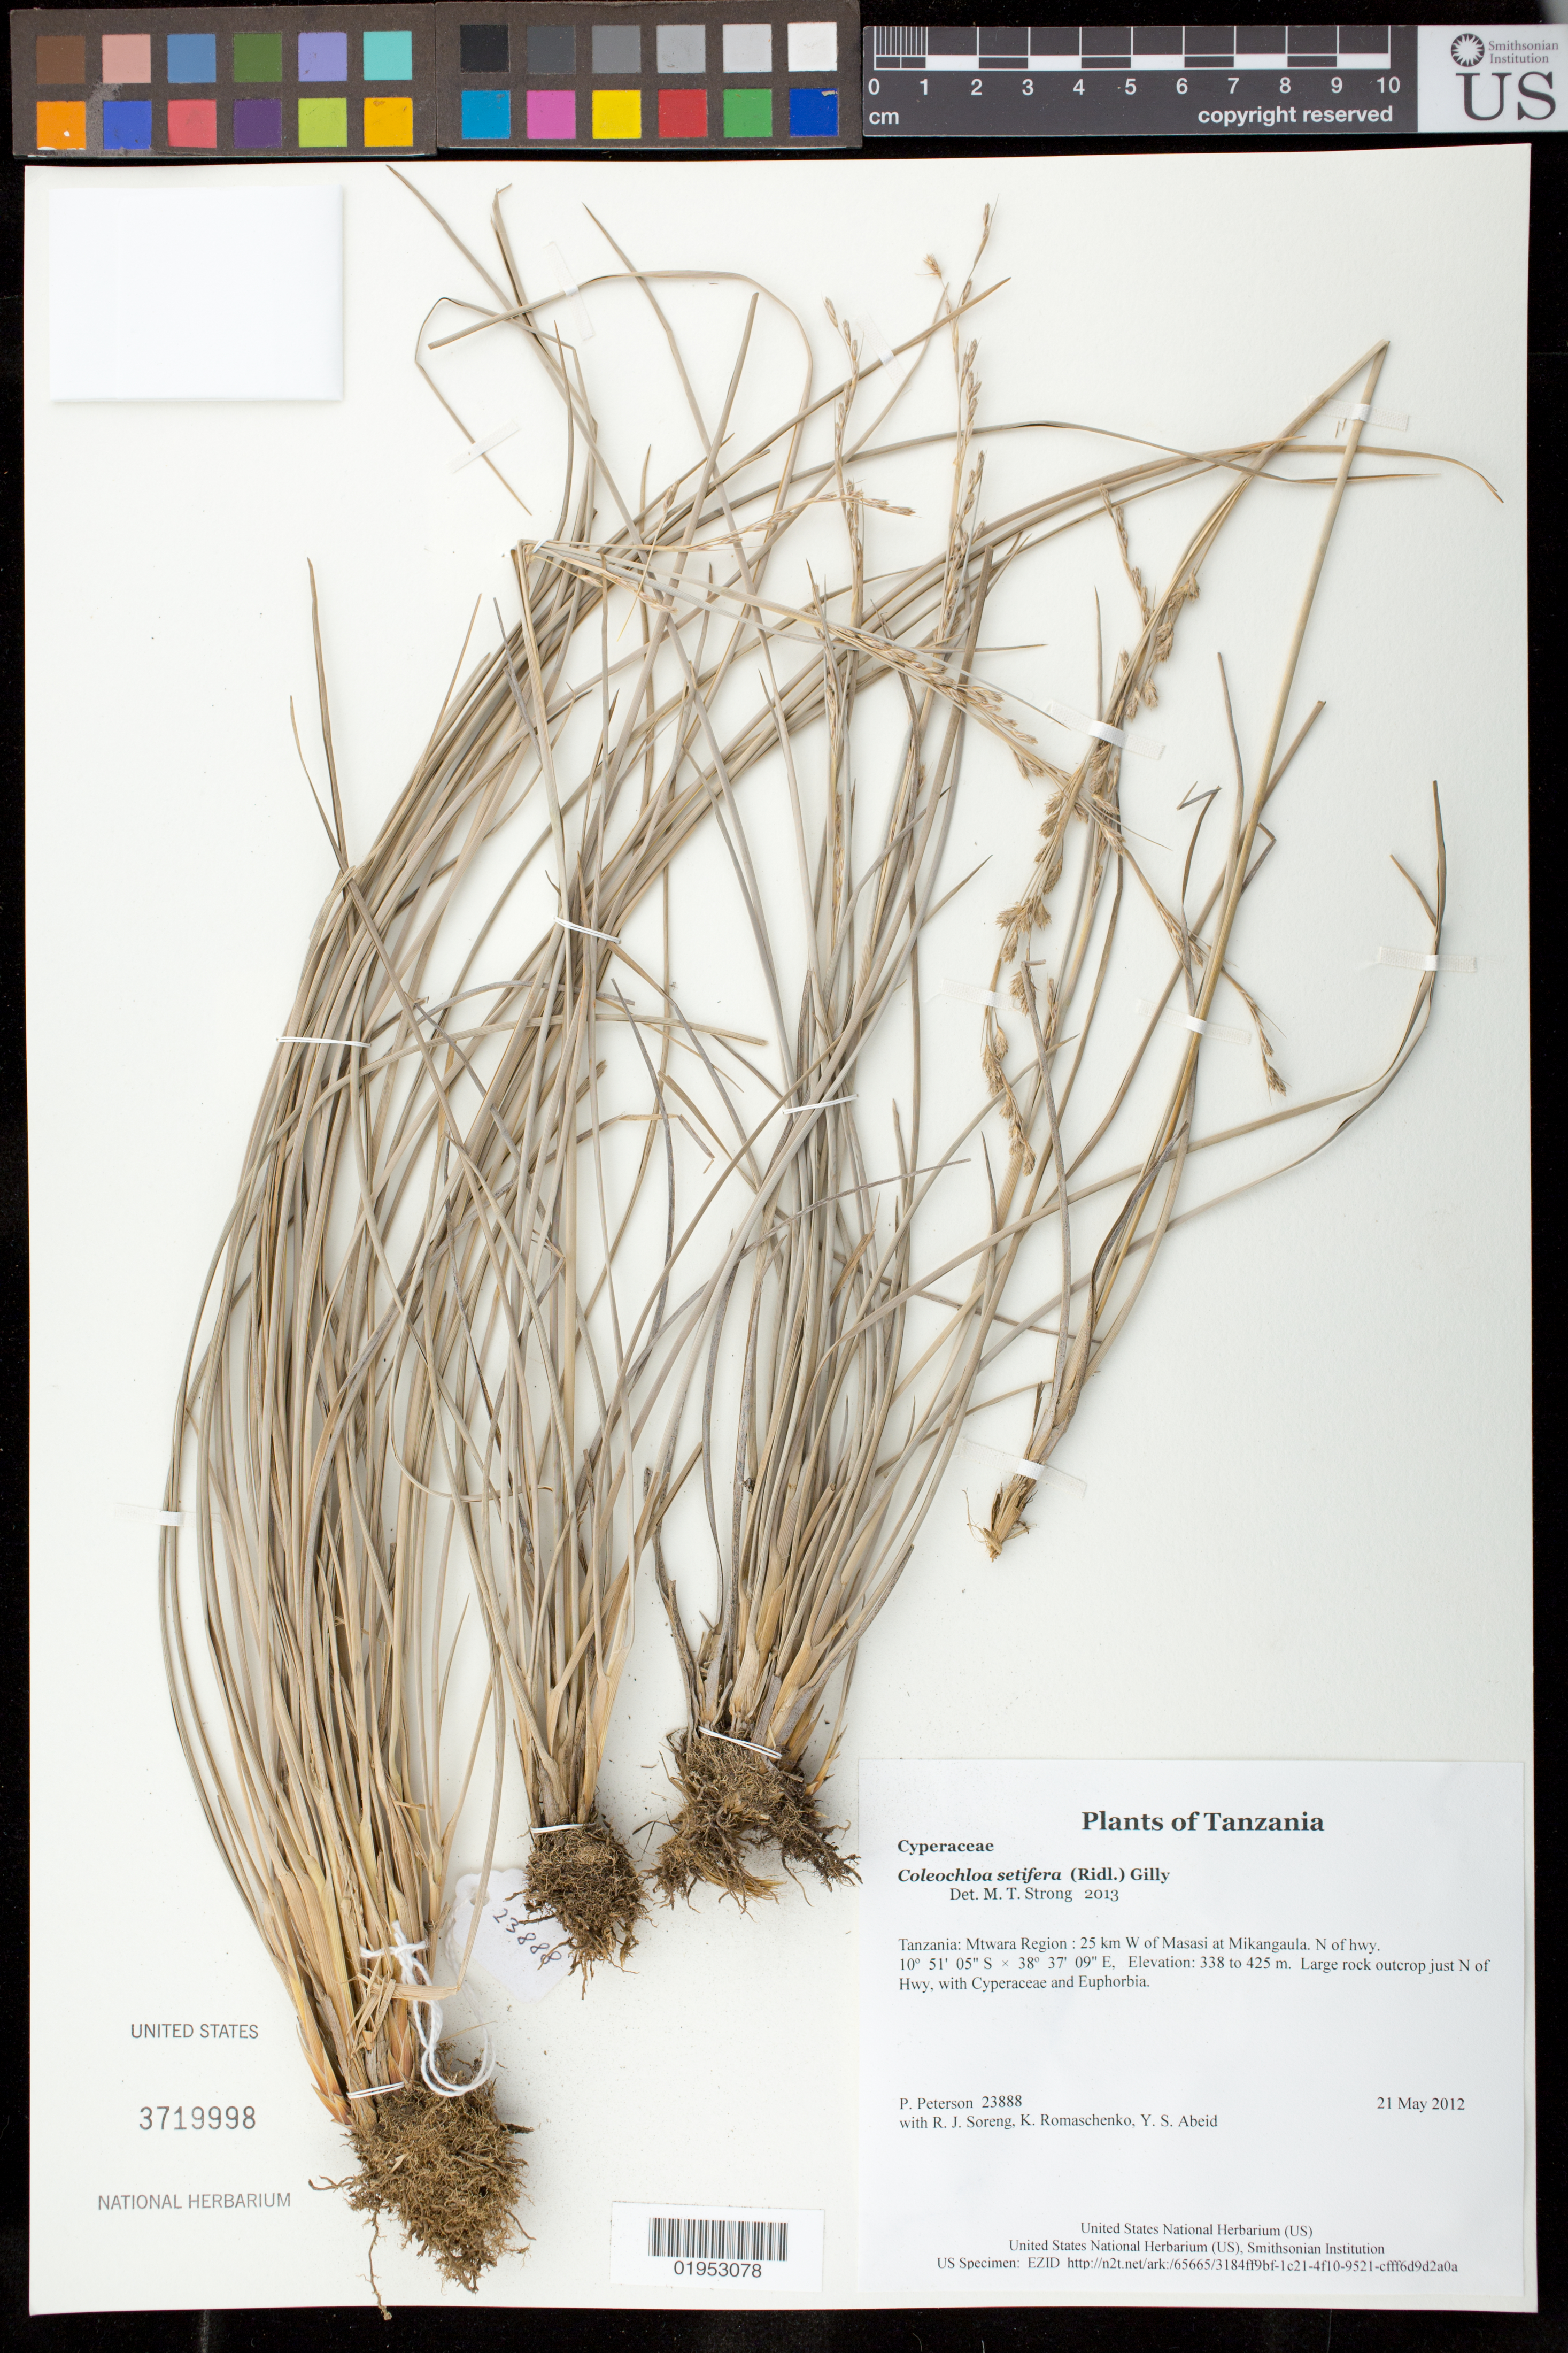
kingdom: Plantae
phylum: Tracheophyta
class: Liliopsida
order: Poales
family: Cyperaceae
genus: Coleochloa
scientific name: Coleochloa setifera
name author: (Ridl.) Gilly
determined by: Strong, Mark T., (BOT), Smithsonian Institution - National Museum of Natural History (UNITED STATES)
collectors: P. M. Peterson, R. J. Soreng, K. Romaschenko & Y. Abeid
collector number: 23888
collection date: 2012-05-21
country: Tanzania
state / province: Mtwara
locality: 25 km W of Masasi at Mikangaula. N of hwy.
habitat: Large rock outcrop just N of Hwy, with Cyperaceae and Euphorbia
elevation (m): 338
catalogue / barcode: US 3719998